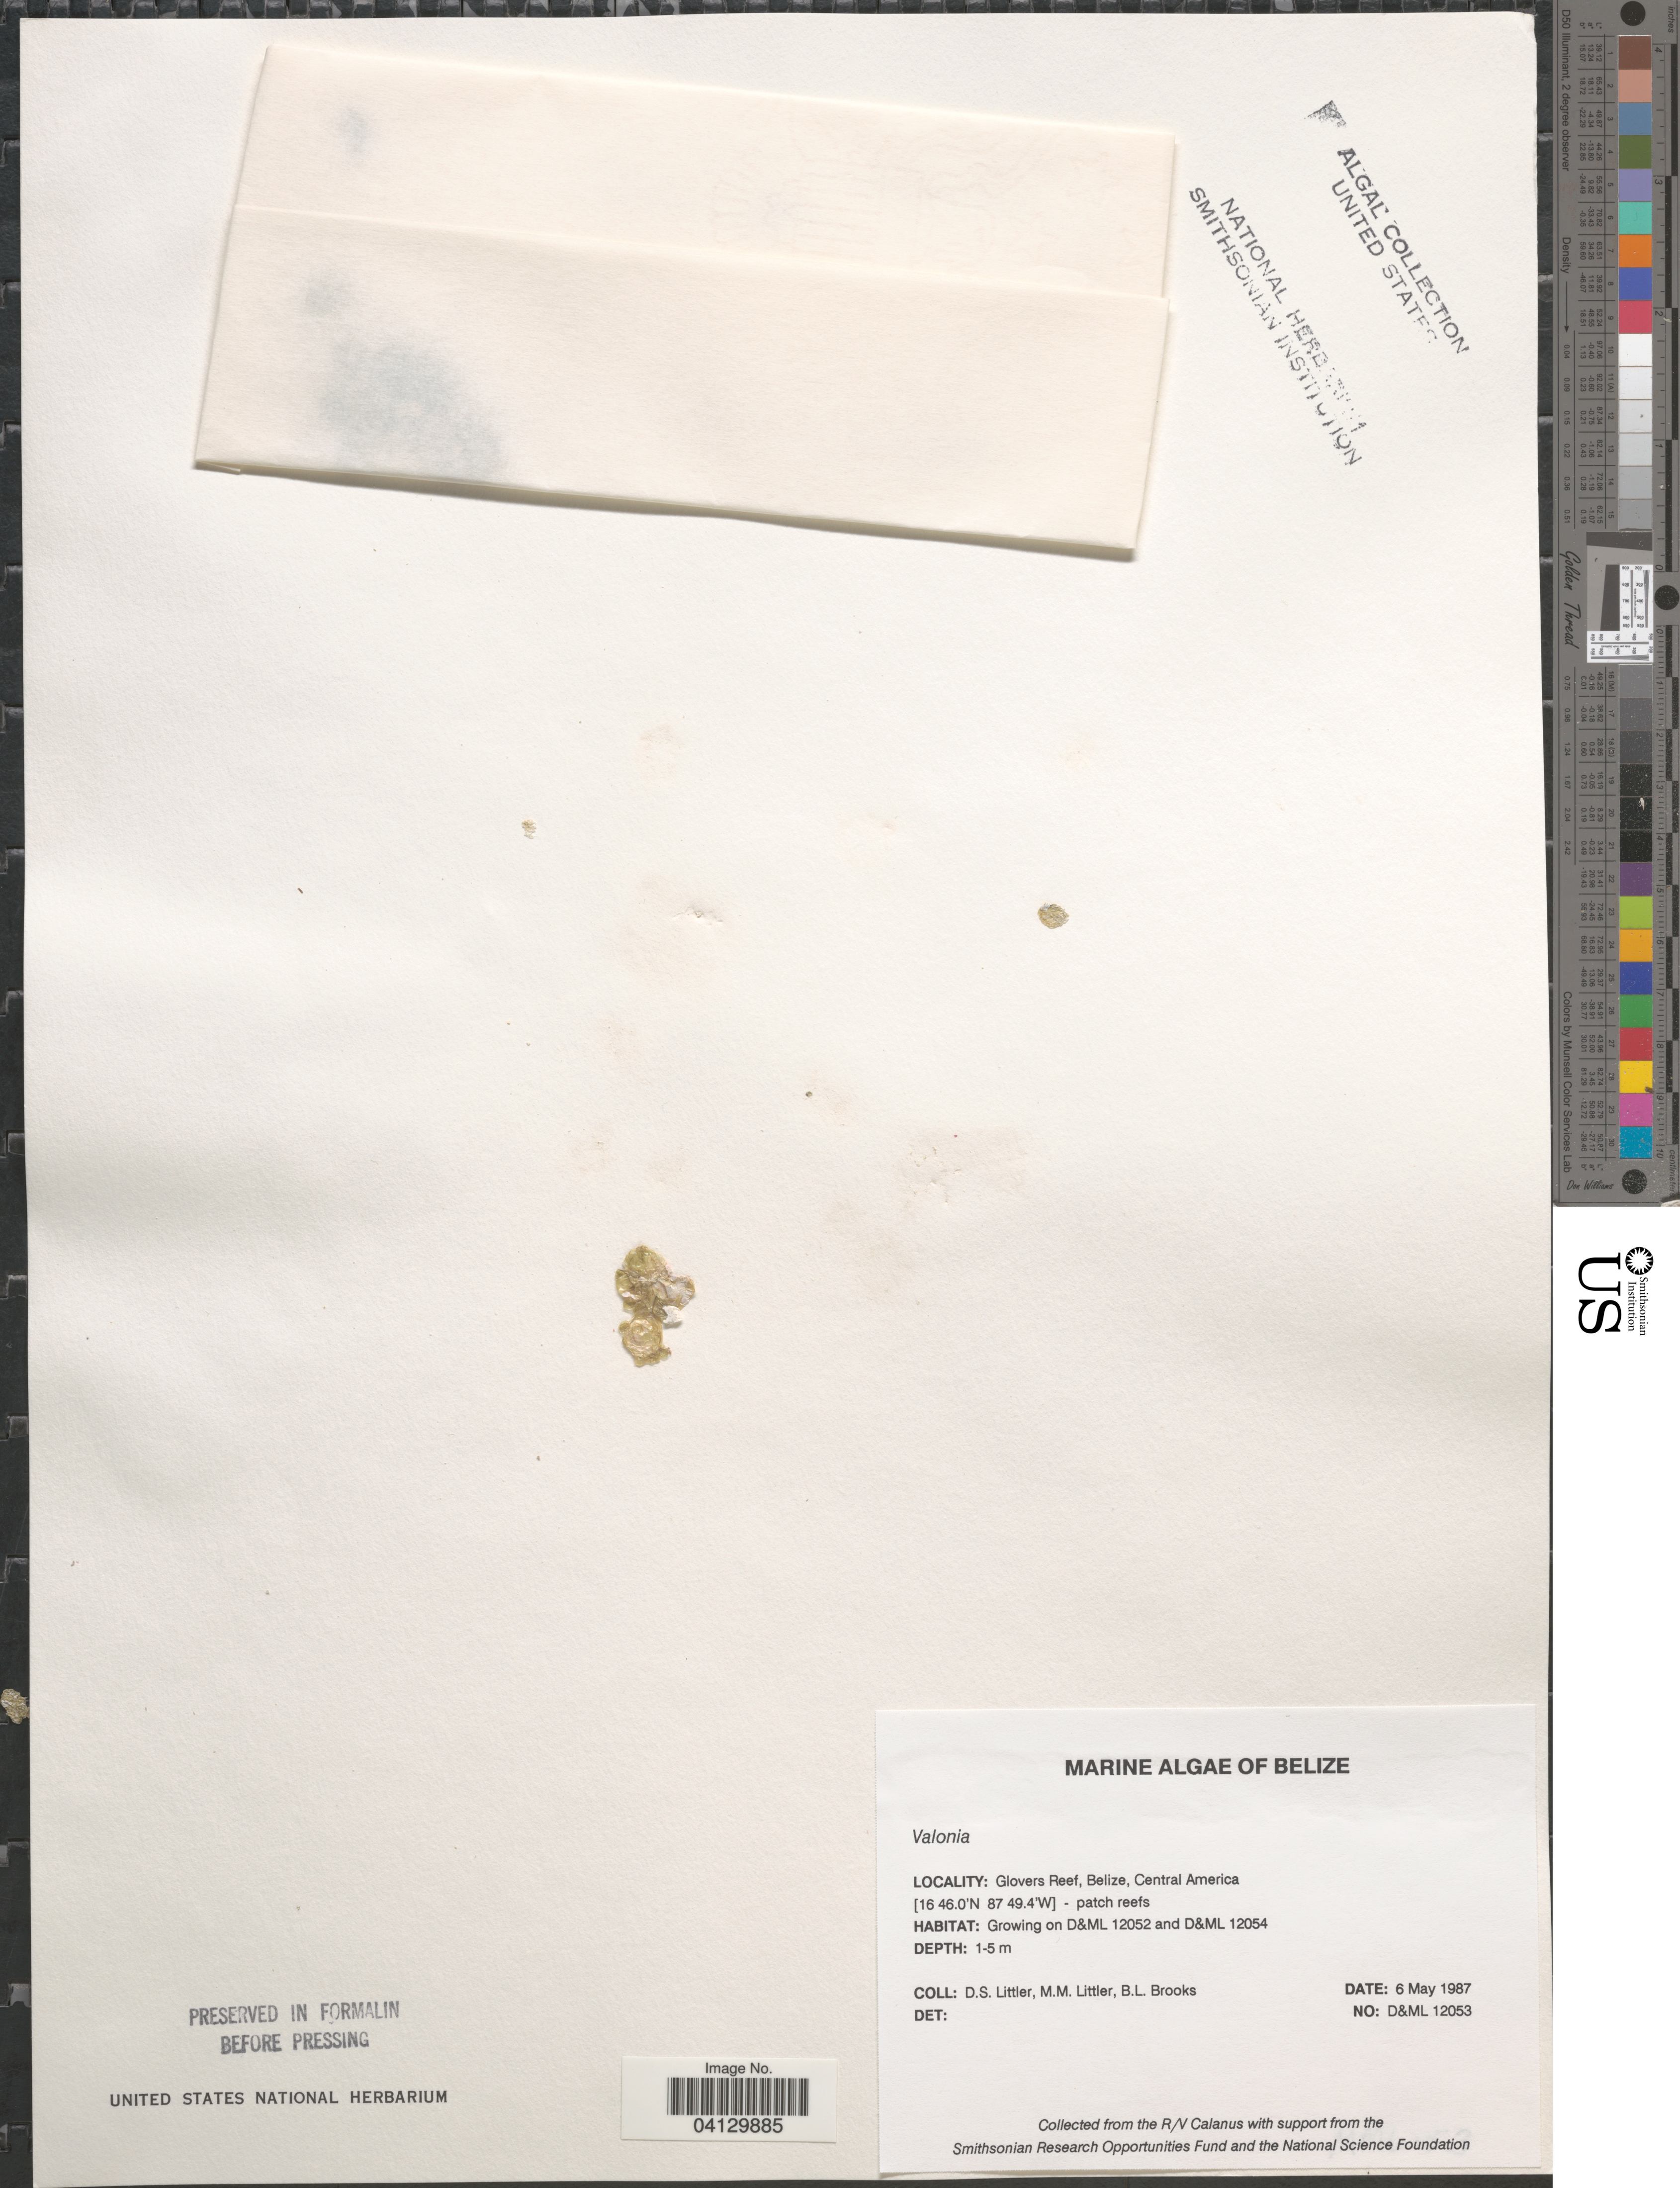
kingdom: Plantae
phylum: Chlorophyta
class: Ulvophyceae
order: Siphonocladales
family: Valoniaceae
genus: Valonia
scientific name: Valonia sp.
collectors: D. S. Littler & B. Brooks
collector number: D&ML12053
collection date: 1987-05-06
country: Belize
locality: Glovers Reef.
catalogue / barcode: US 328883